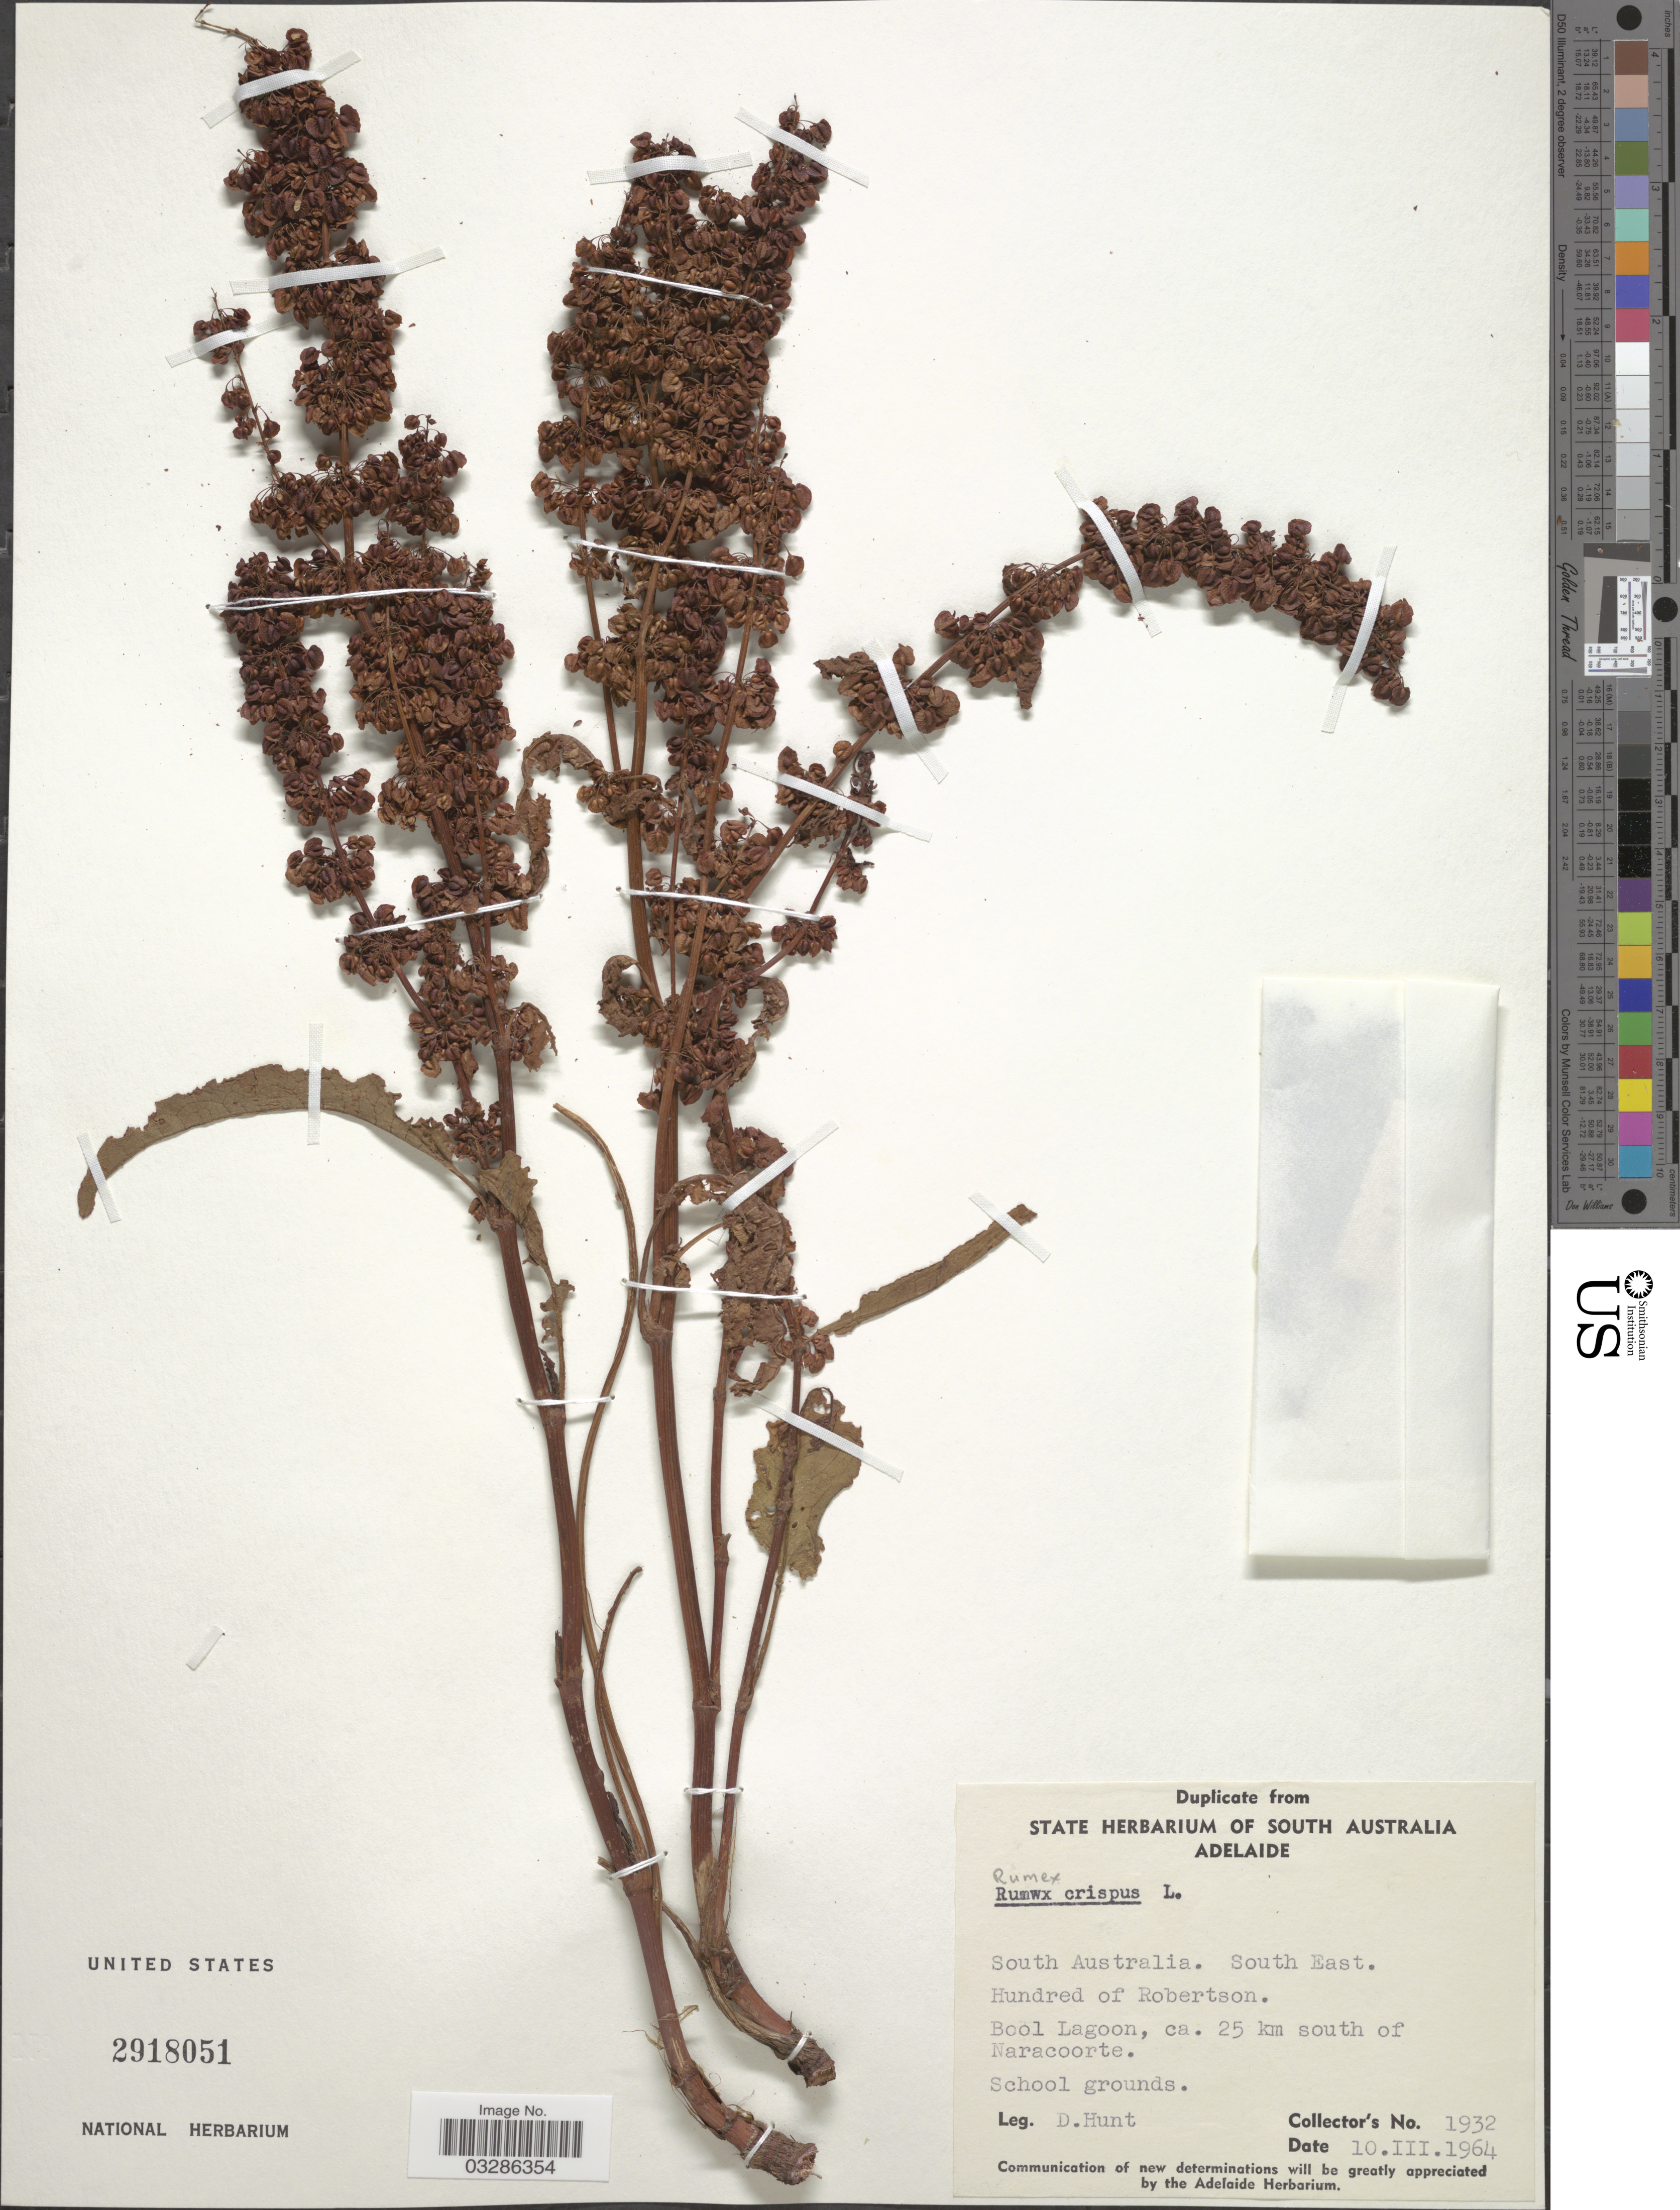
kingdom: Plantae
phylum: Tracheophyta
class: Magnoliopsida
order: Caryophyllales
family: Polygonaceae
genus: Rumex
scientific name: Rumex crispus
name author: L.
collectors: D. Hunt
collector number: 1932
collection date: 1964-03-10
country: Australia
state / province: South Australia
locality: South East. Hundred of Robertson. Bool Lagoon, ca. 25 km south of Naracoorte.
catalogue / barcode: US 2918051